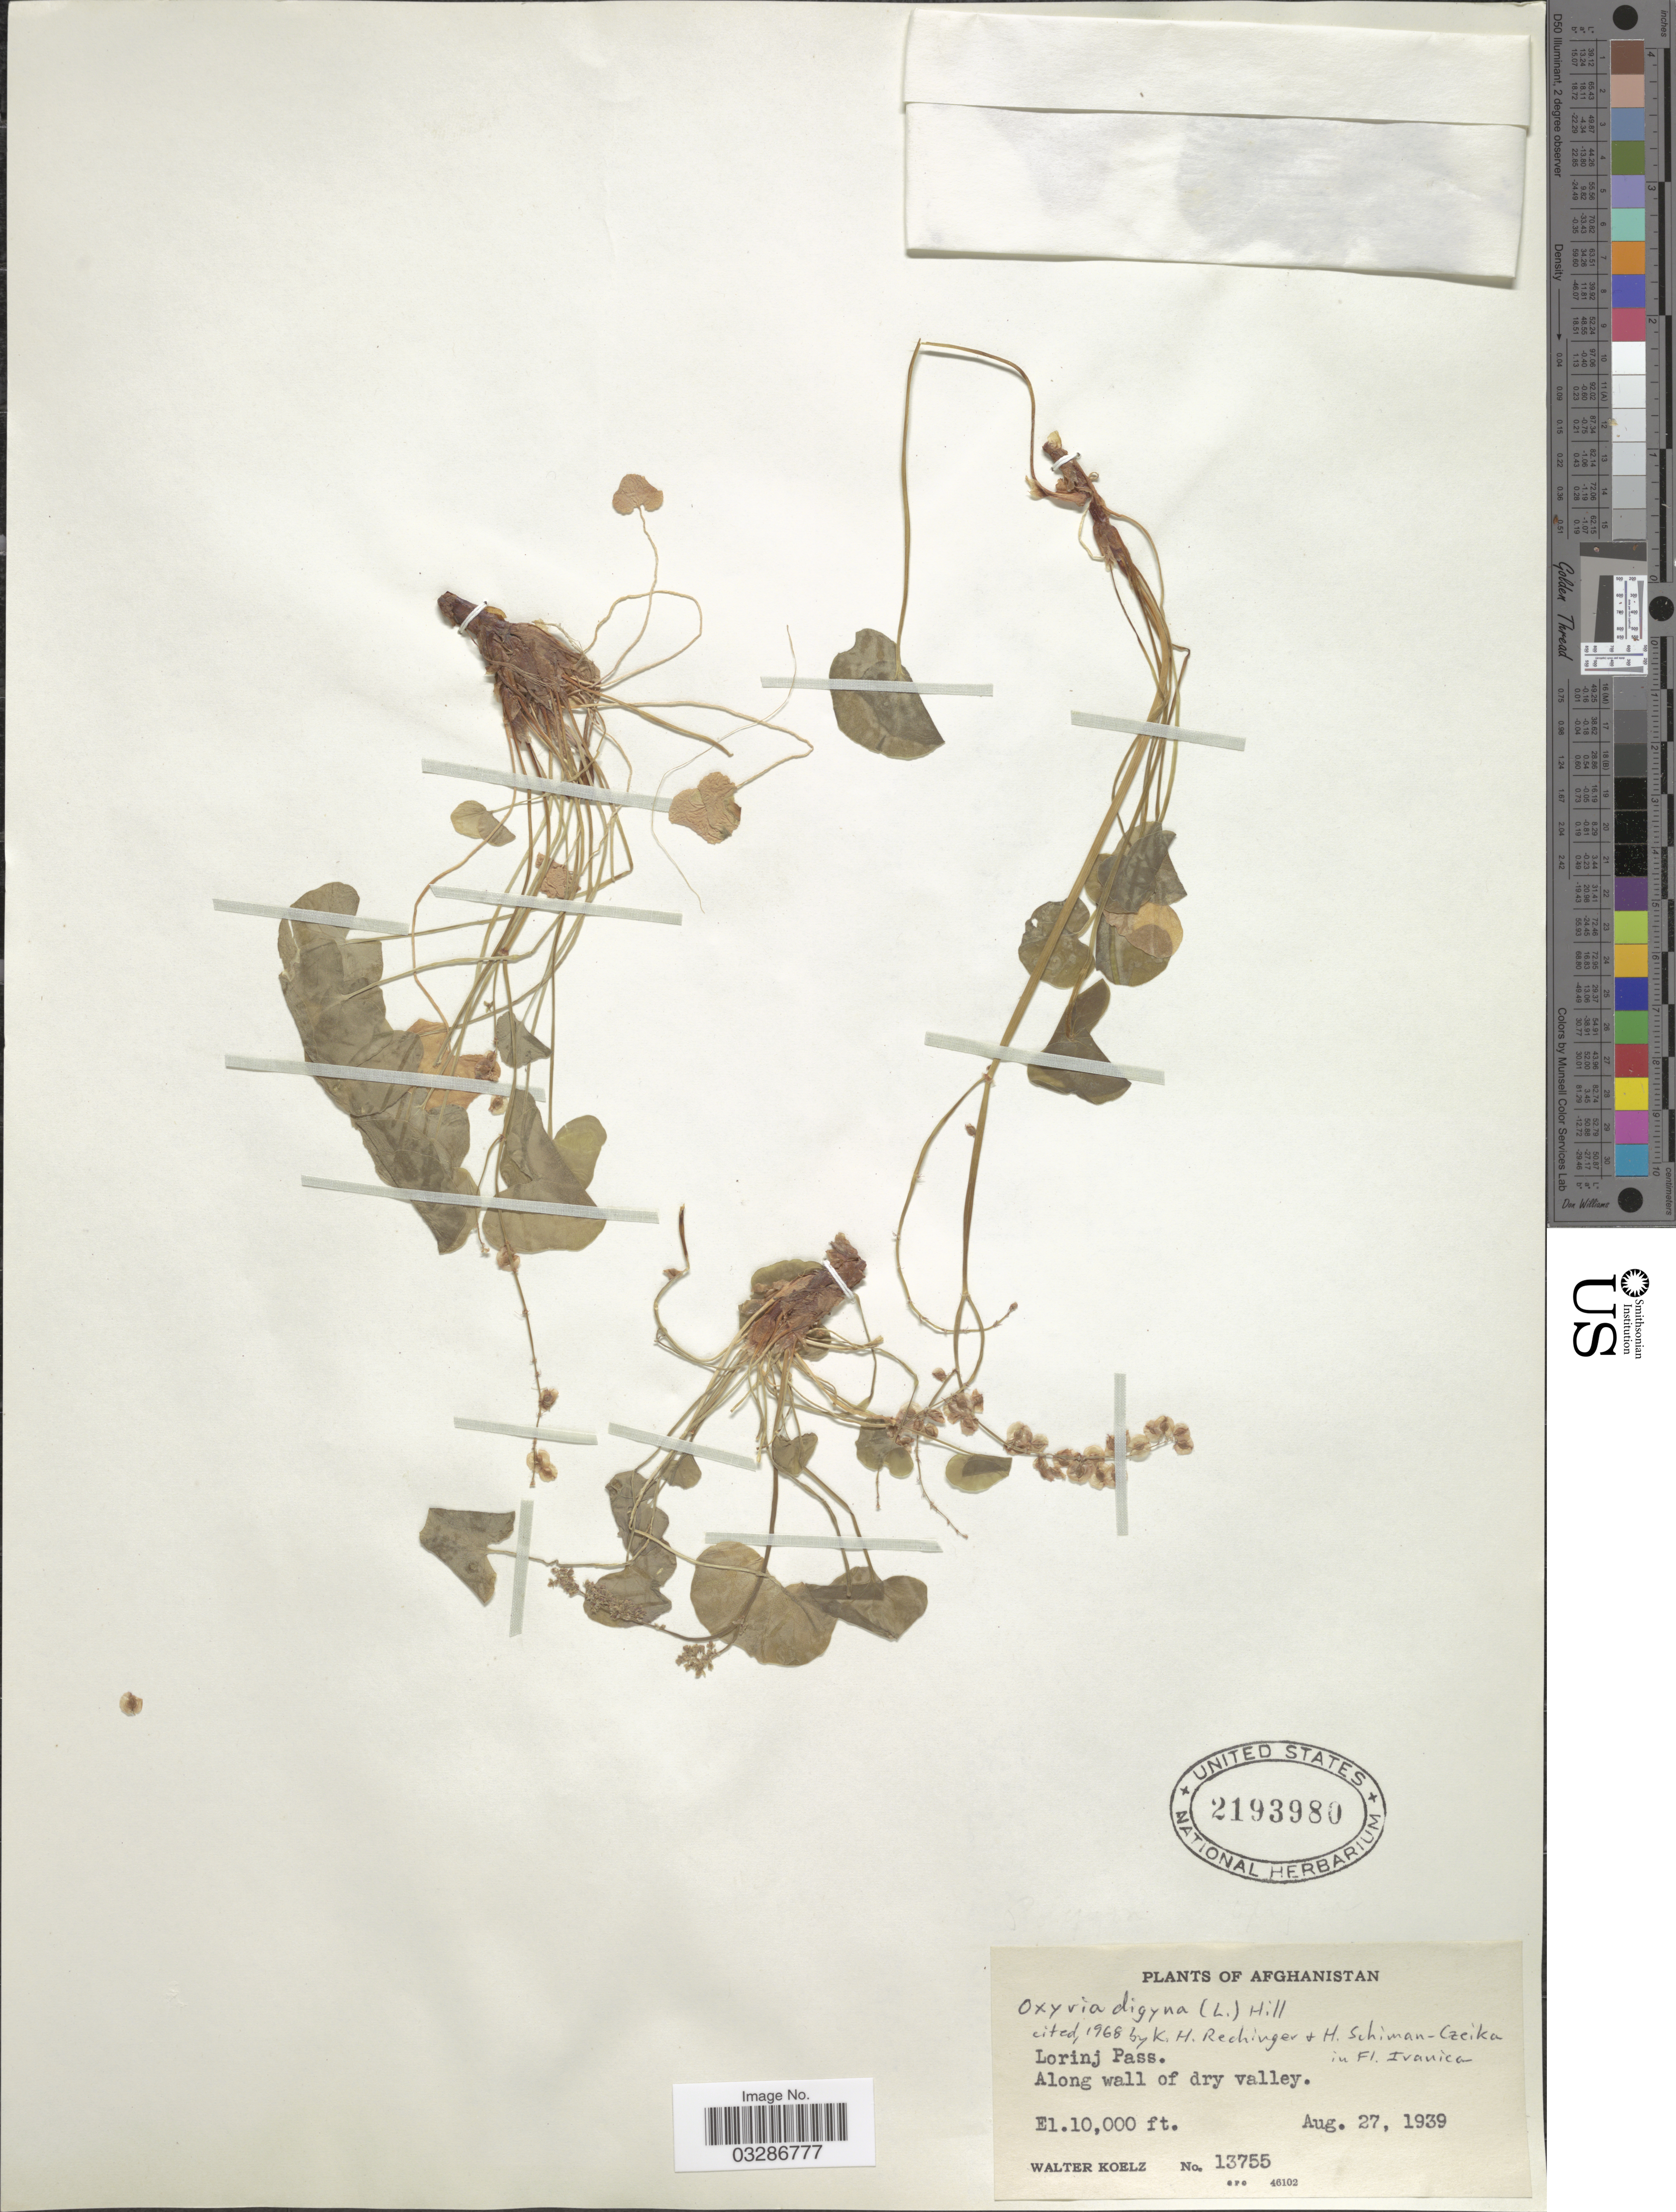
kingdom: Plantae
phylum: Tracheophyta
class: Magnoliopsida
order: Caryophyllales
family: Polygonaceae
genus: Oxyria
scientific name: Oxyria digyna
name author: (L.) Hill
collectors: W. N. Koelz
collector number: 13755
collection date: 1939-08-27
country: Afghanistan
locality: Lorinj Pass.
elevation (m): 3048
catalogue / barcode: US 2193980